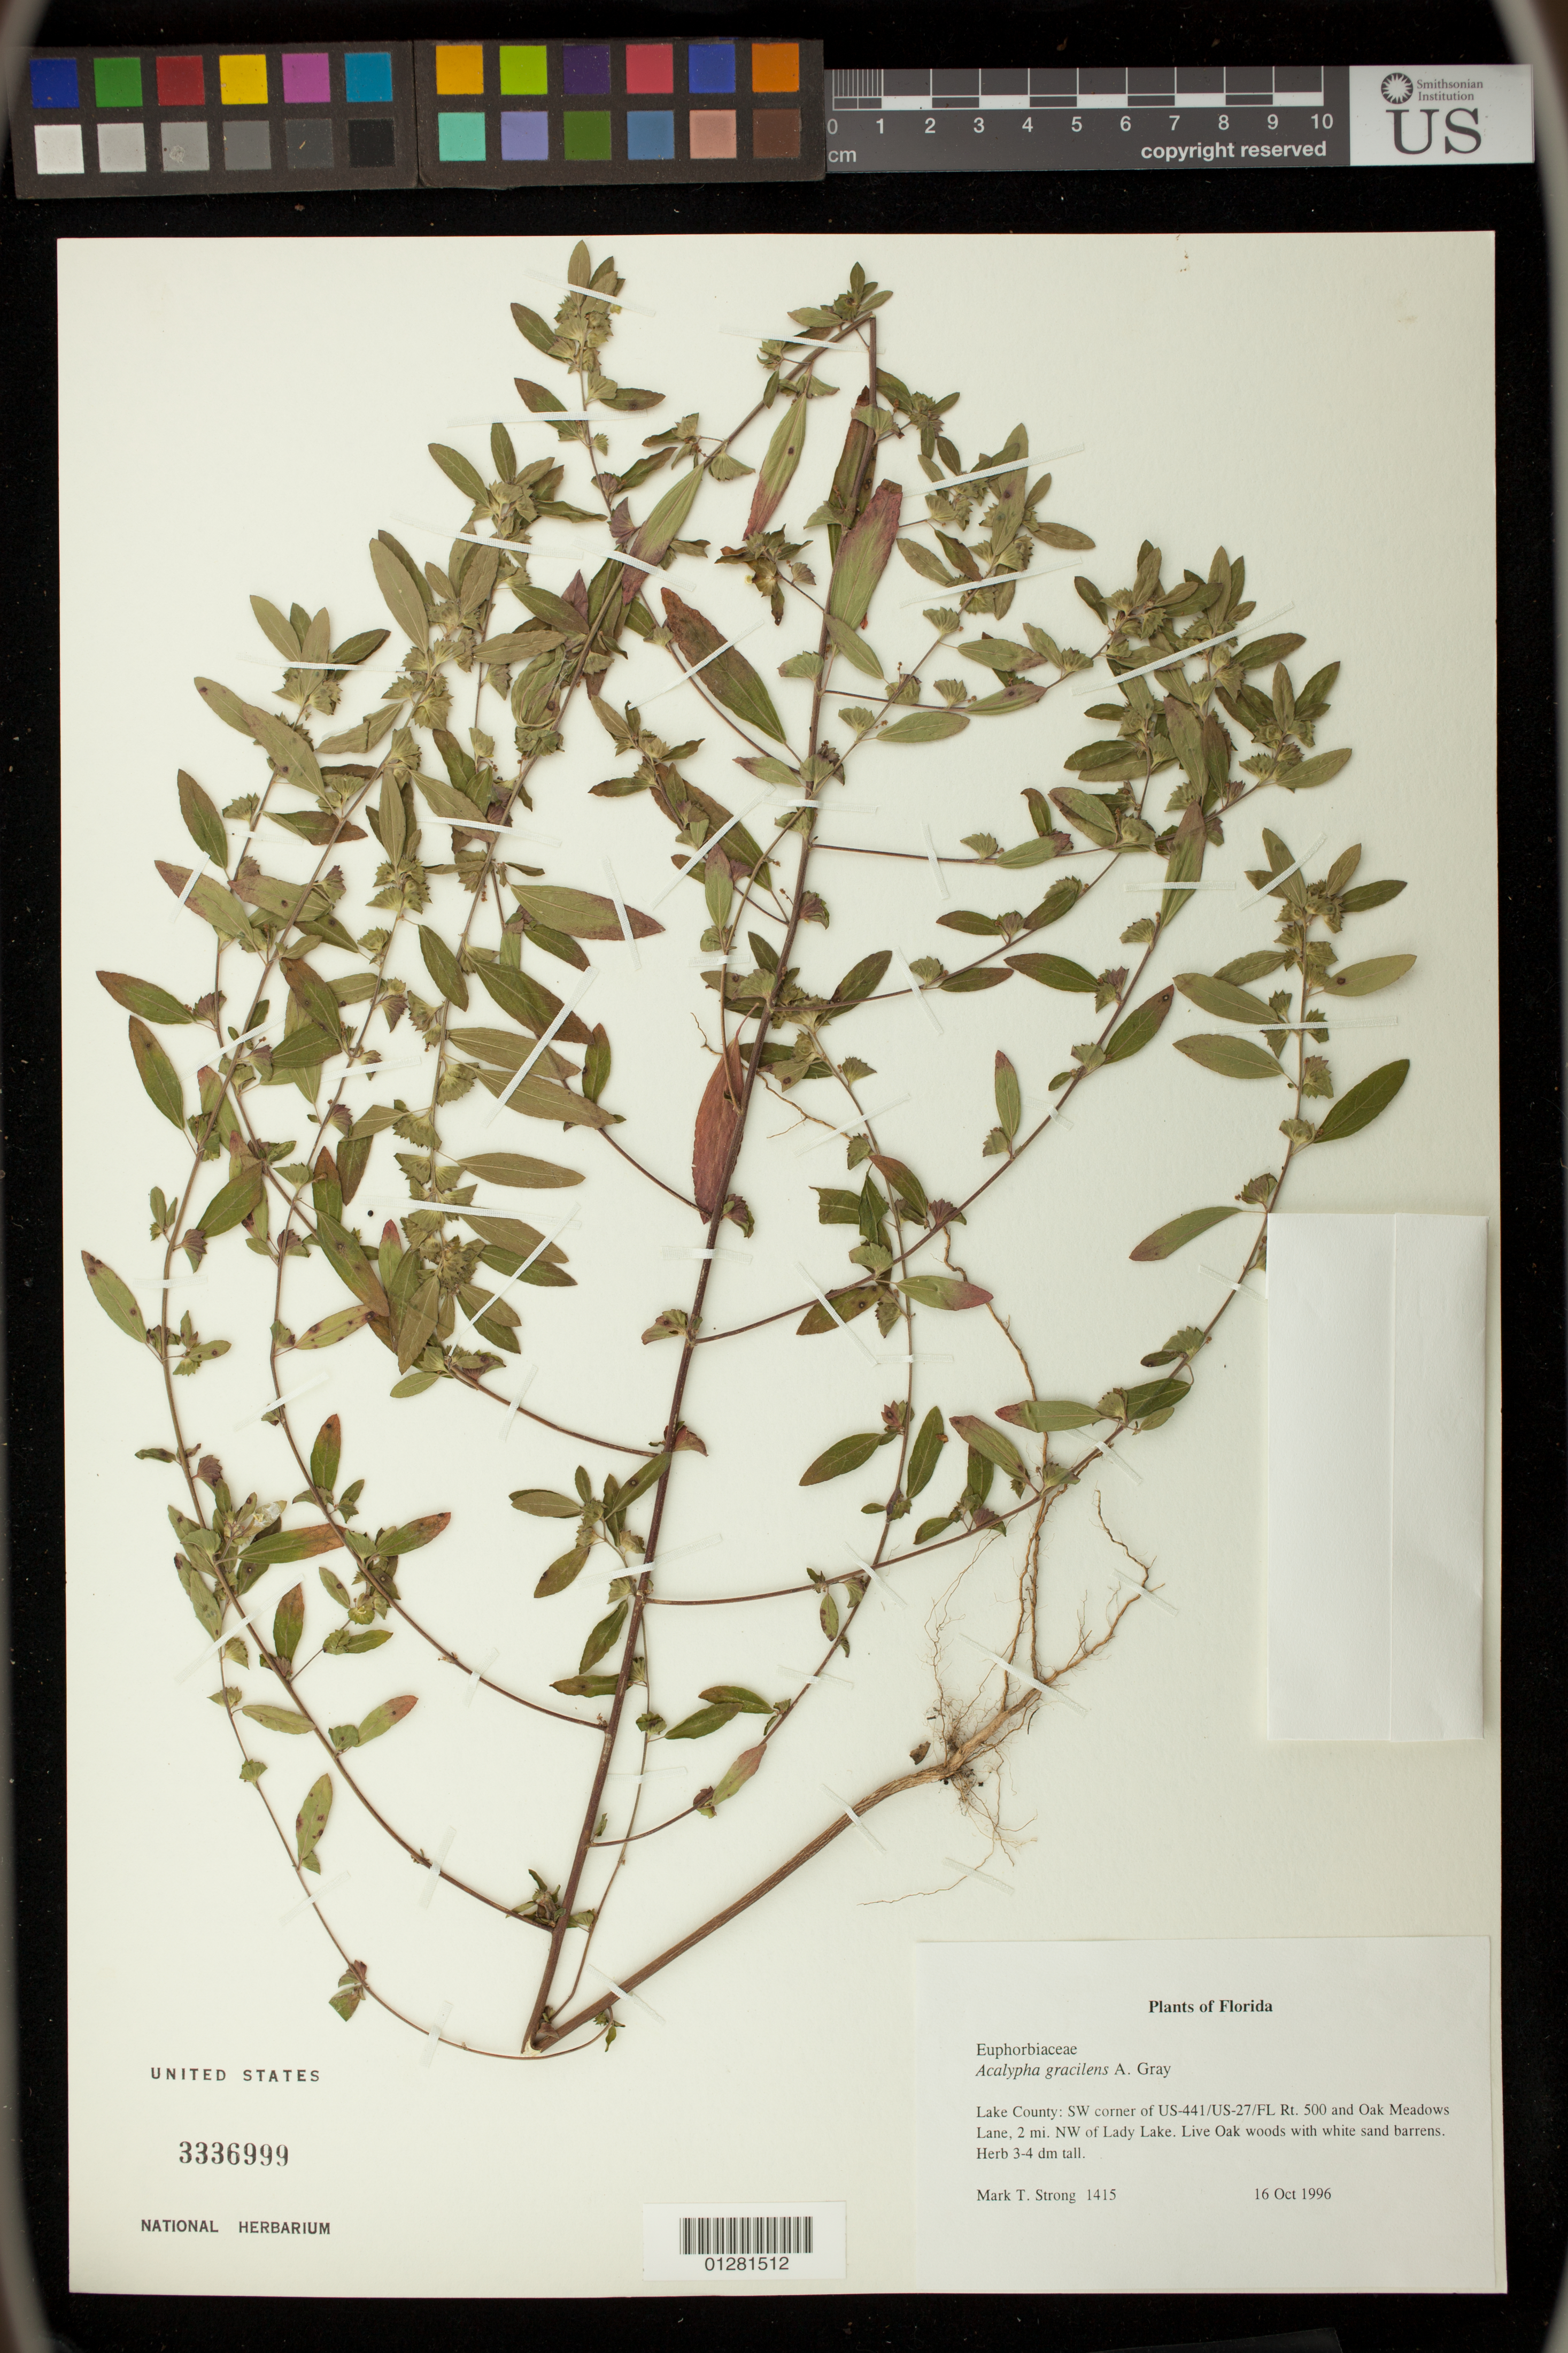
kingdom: Plantae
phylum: Tracheophyta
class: Magnoliopsida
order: Malpighiales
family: Euphorbiaceae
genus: Acalypha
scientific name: Acalypha gracilens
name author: A. Gray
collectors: M. T. Strong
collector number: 1415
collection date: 1996-10-16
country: United States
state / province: Florida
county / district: Lake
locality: SW corner of US-441/ US-27/ FL Rt.500 and Oak Meadows Lane, 2 mi. NW of Lady Lake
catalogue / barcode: US 3336999